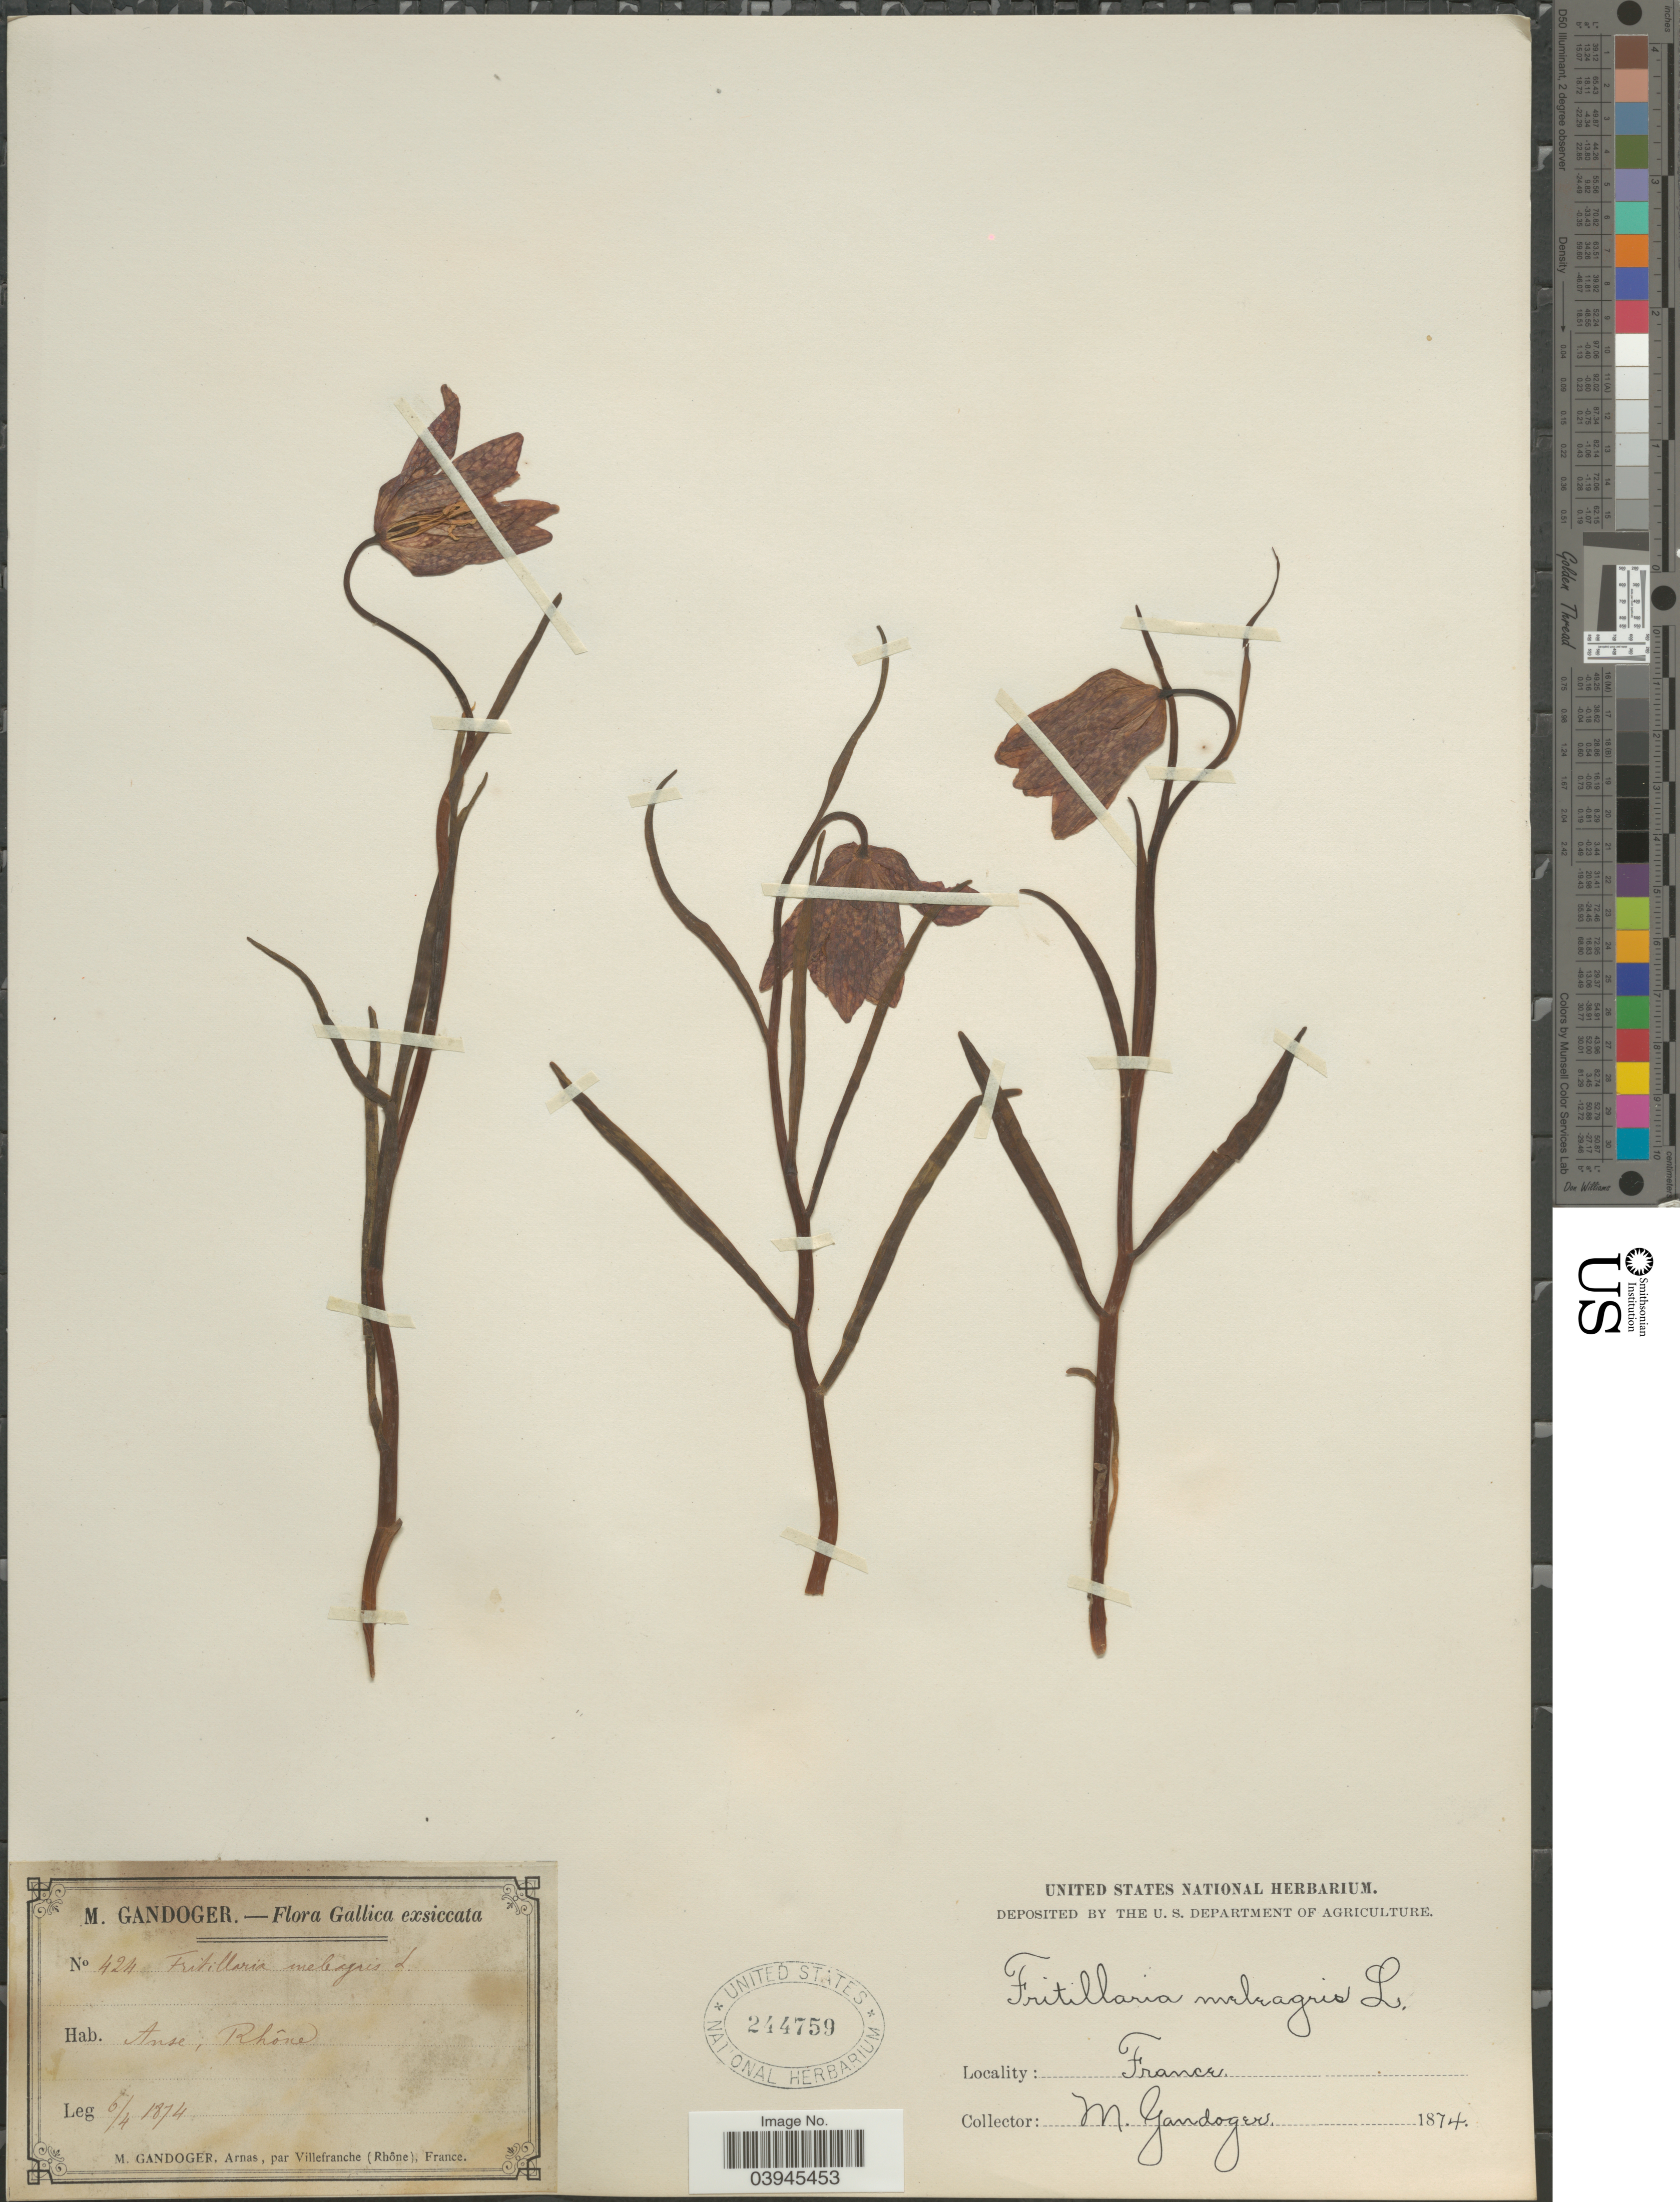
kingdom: Plantae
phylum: Tracheophyta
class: Liliopsida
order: Liliales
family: Liliaceae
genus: Fritillaria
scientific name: Fritillaria meleagris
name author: Lindl.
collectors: M. Gandoger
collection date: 1874-04-06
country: France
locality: Gallica. Anse, Rhône.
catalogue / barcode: US 244759